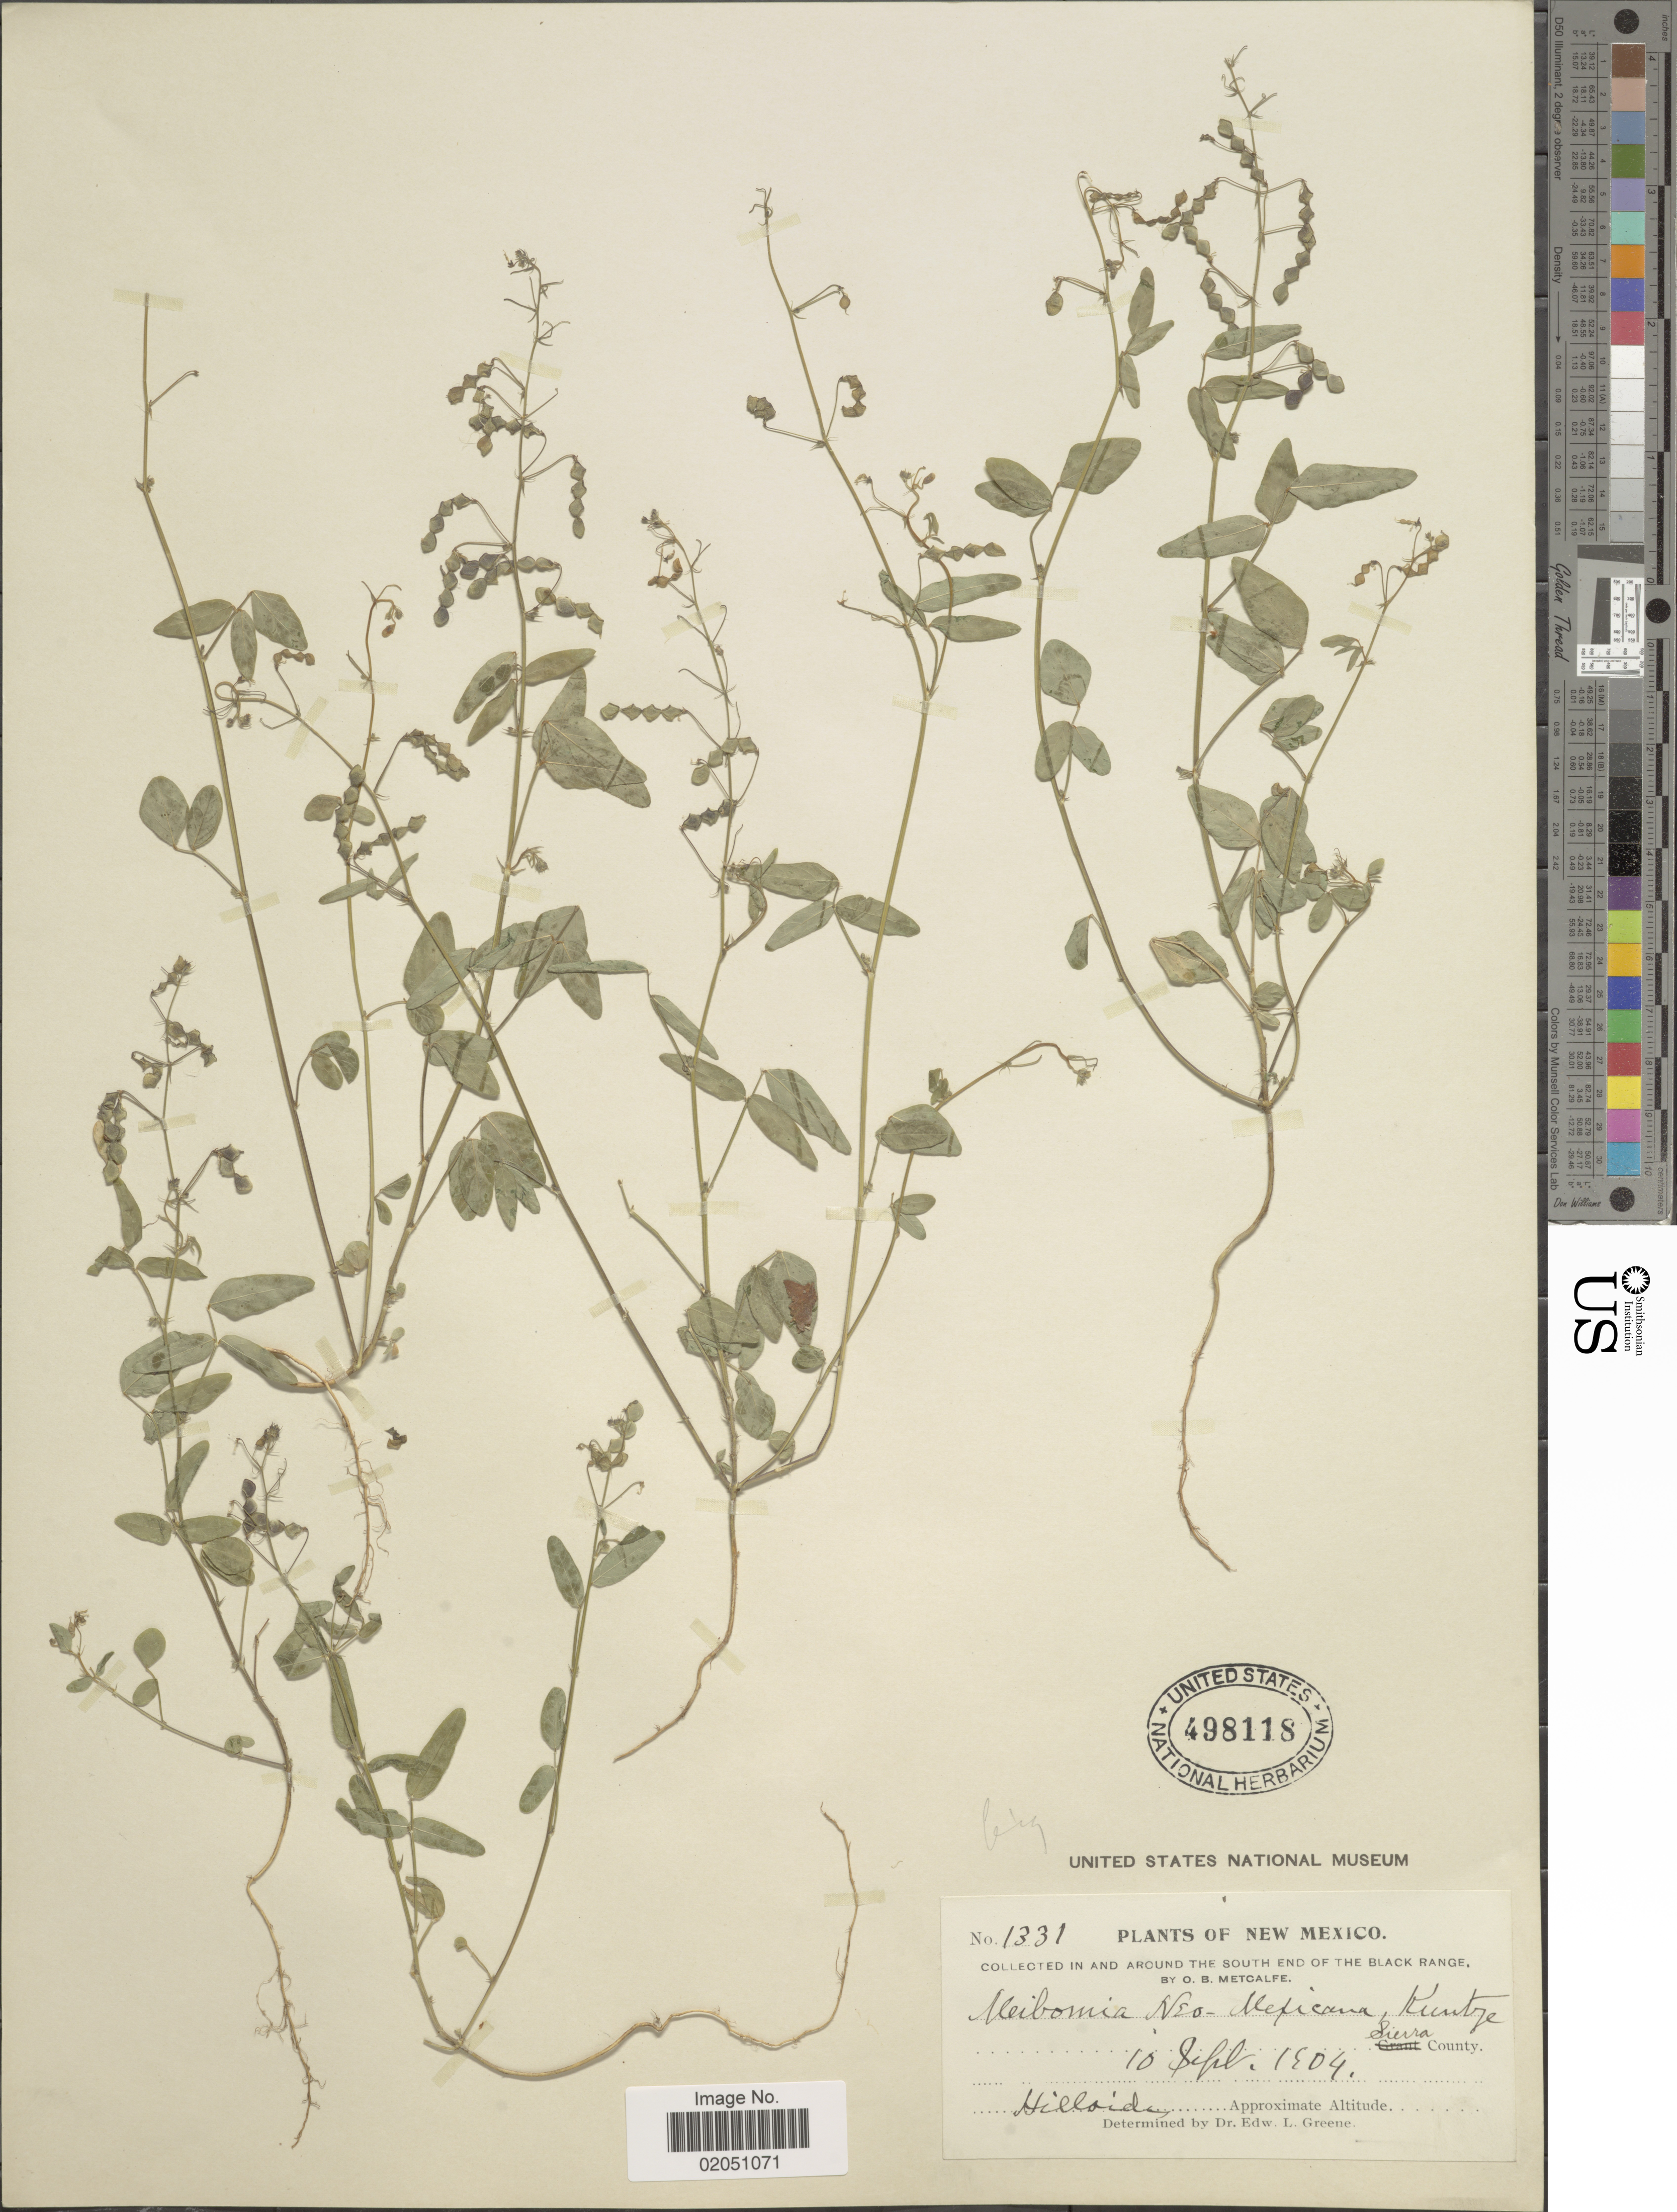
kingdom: Plantae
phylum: Tracheophyta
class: Magnoliopsida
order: Fabales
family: Fabaceae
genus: Desmodium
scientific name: Desmodium neomexicanum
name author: A. Gray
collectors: O. B. Metcalfe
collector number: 1331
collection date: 1904-09-10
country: United States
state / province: New Mexico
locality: South of the Black Range, Sierra County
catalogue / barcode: US 498118